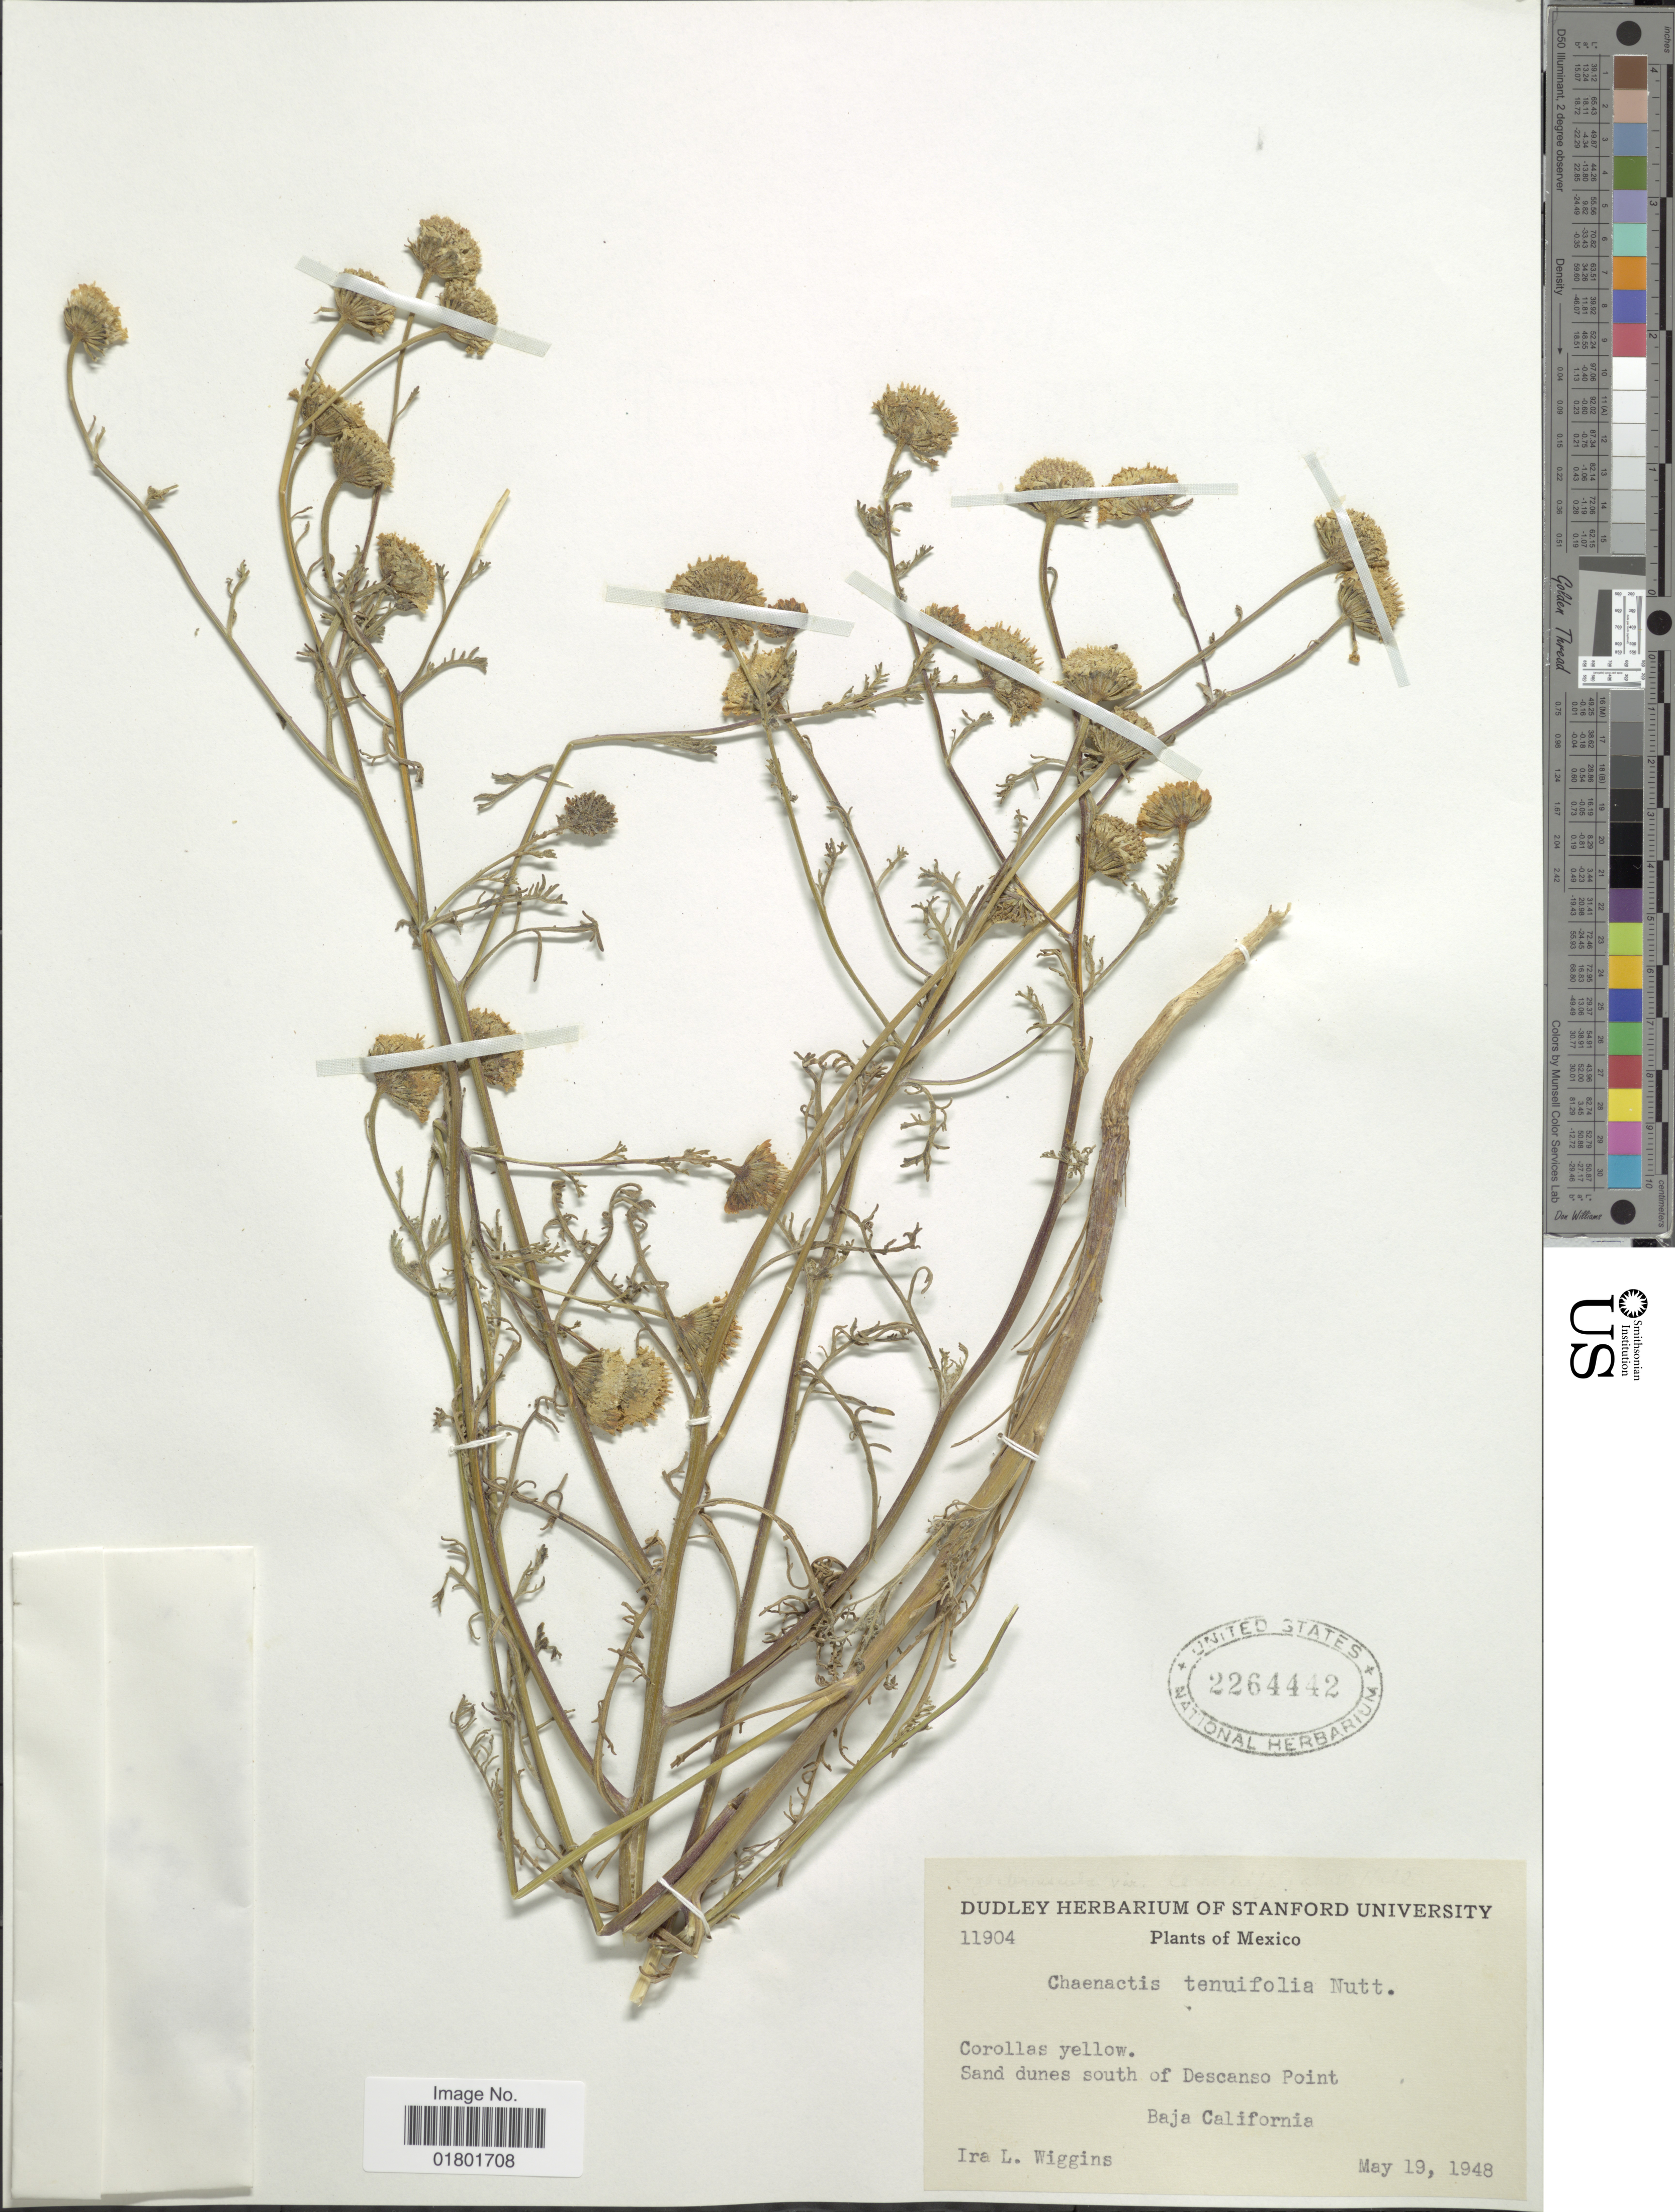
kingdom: Plantae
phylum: Tracheophyta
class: Magnoliopsida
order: Asterales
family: Asteraceae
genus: Chaenactis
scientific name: Chaenactis tenuifolia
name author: Nutt.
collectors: I. L. Wiggins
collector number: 11904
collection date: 1948-05-19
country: Mexico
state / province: Baja California Sur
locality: Sand dunes south of Descanso Point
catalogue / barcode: US 2264442